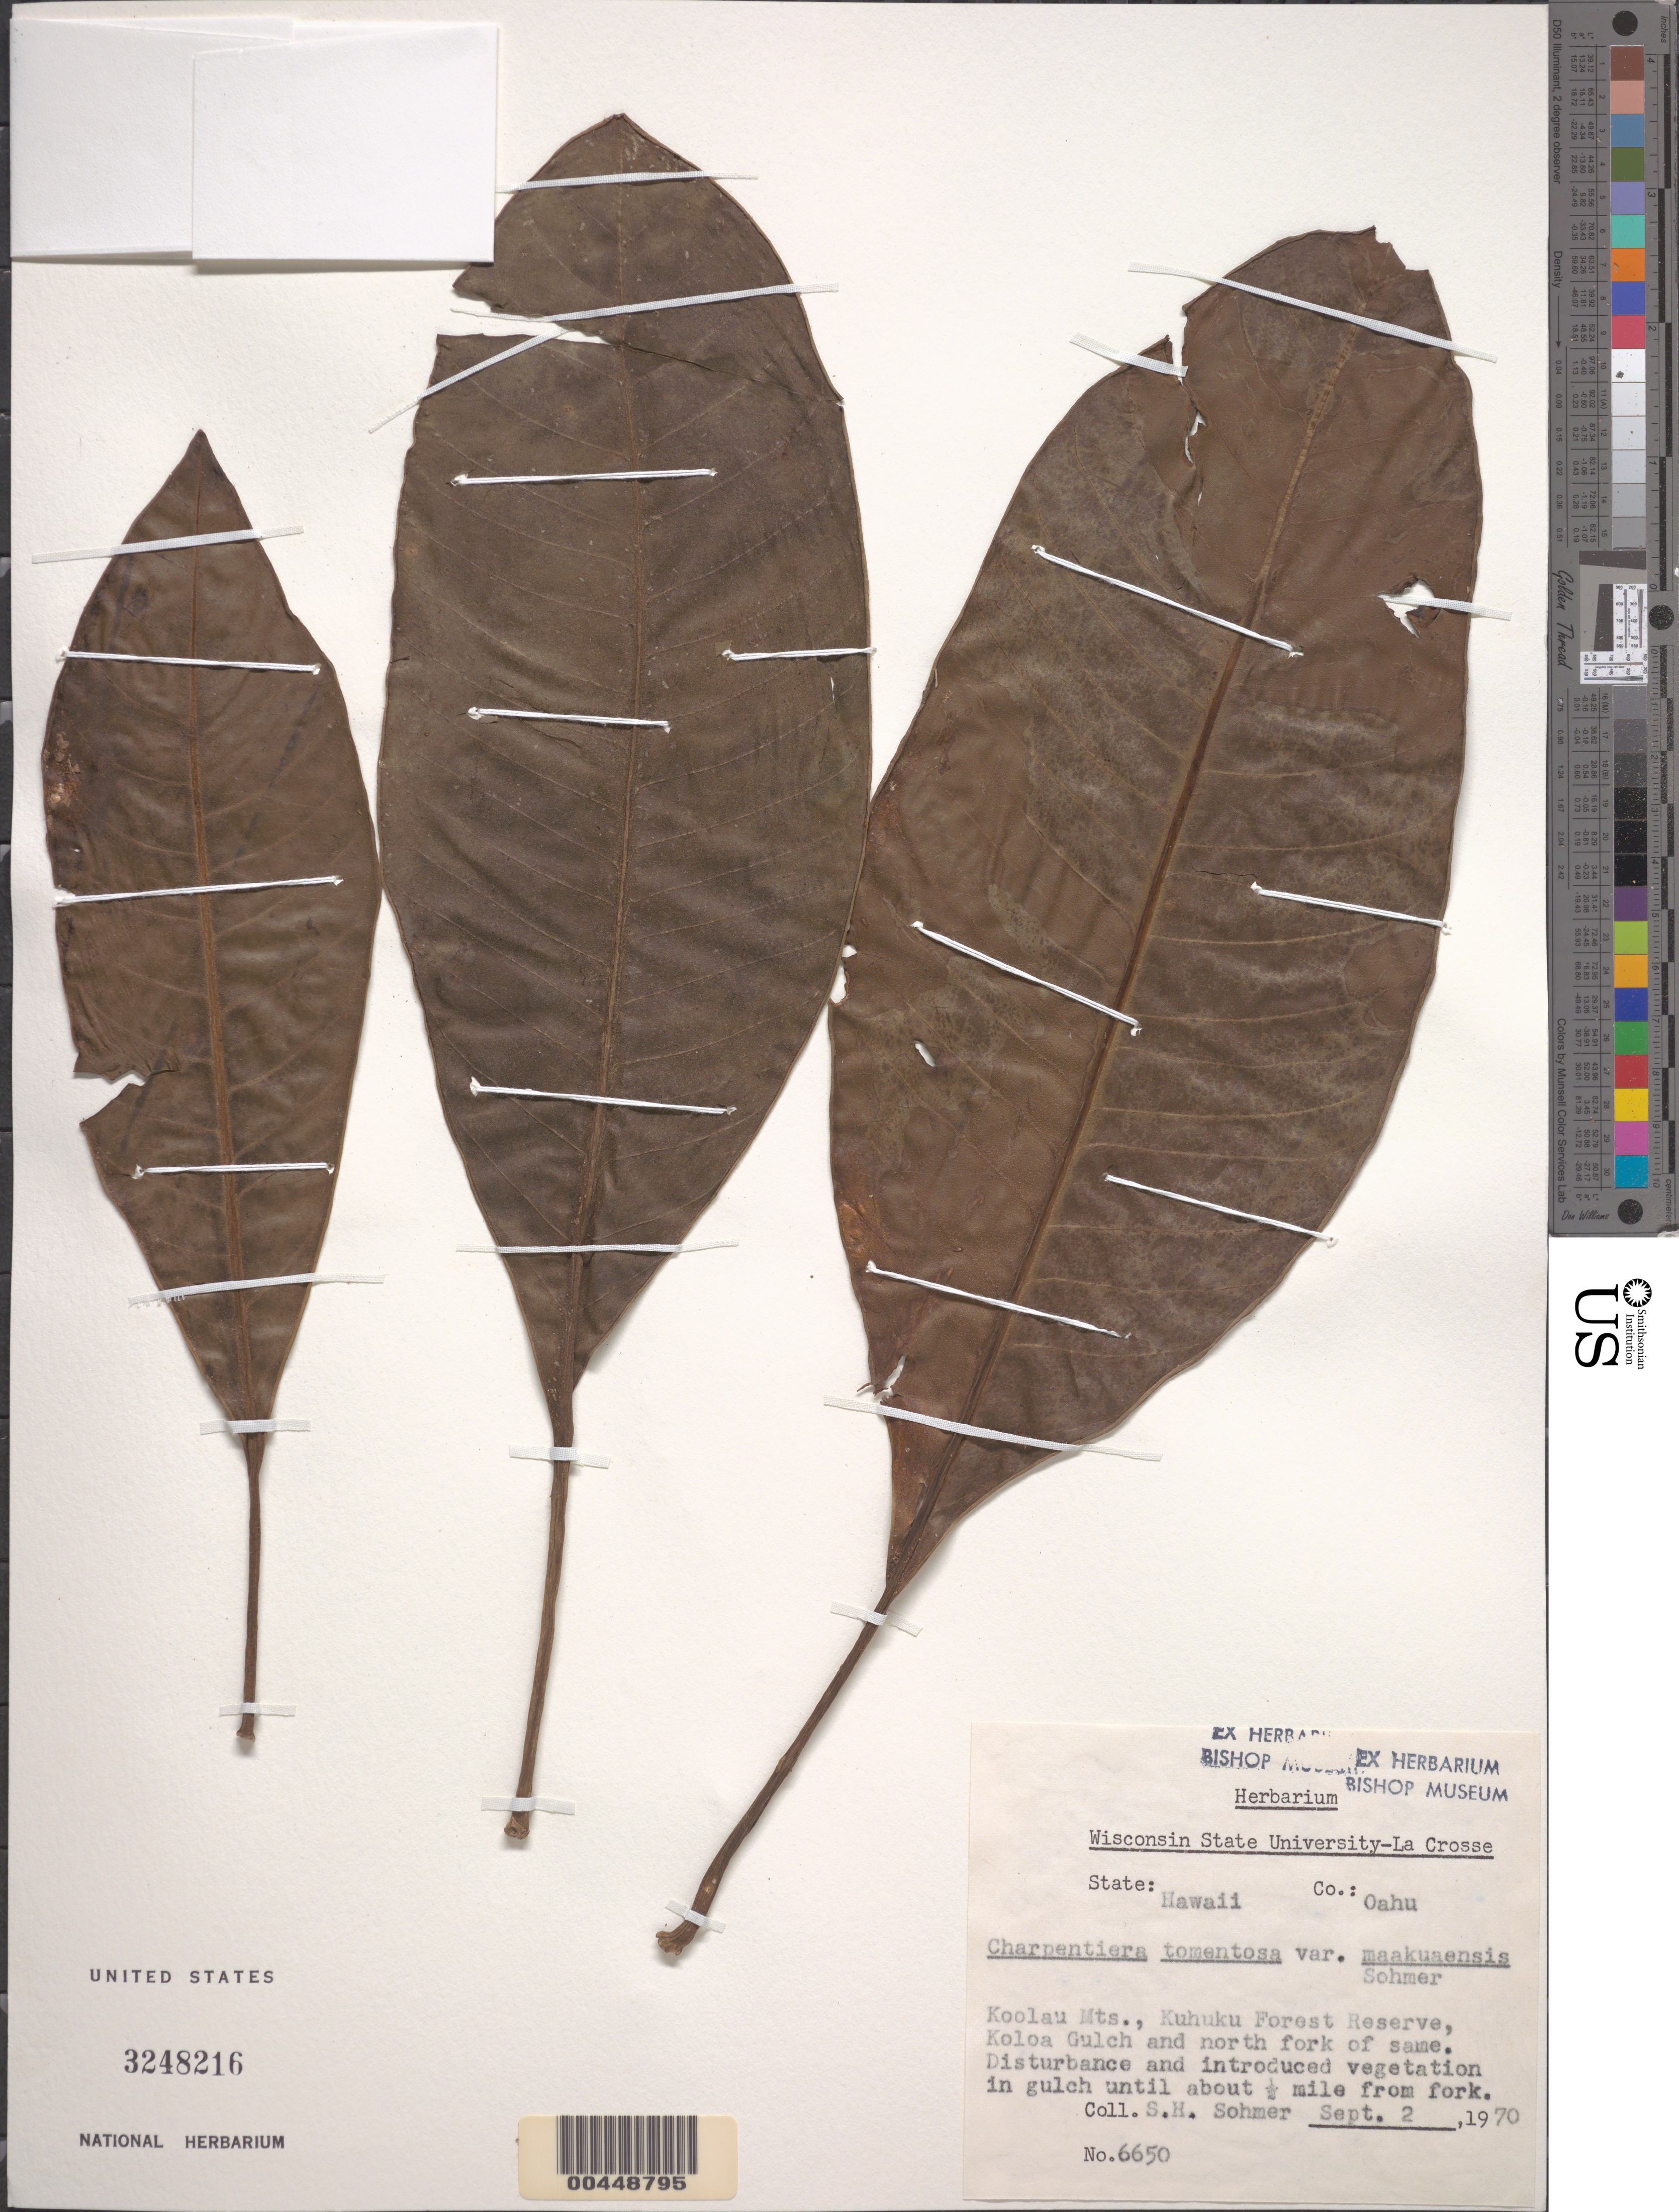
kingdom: Plantae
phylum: Tracheophyta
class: Magnoliopsida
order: Caryophyllales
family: Amaranthaceae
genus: Charpentiera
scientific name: Charpentiera tomentosa var. maakuaensis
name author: Sohmer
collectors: S. H. Sohmer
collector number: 6650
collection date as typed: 2 Sep 1970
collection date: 1970-09-02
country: United States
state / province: Hawaii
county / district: Honolulu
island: Oahu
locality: Koolau Mts, Kuhuku For Res, Koloa Gulch and N fork of same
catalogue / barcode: US 3248216